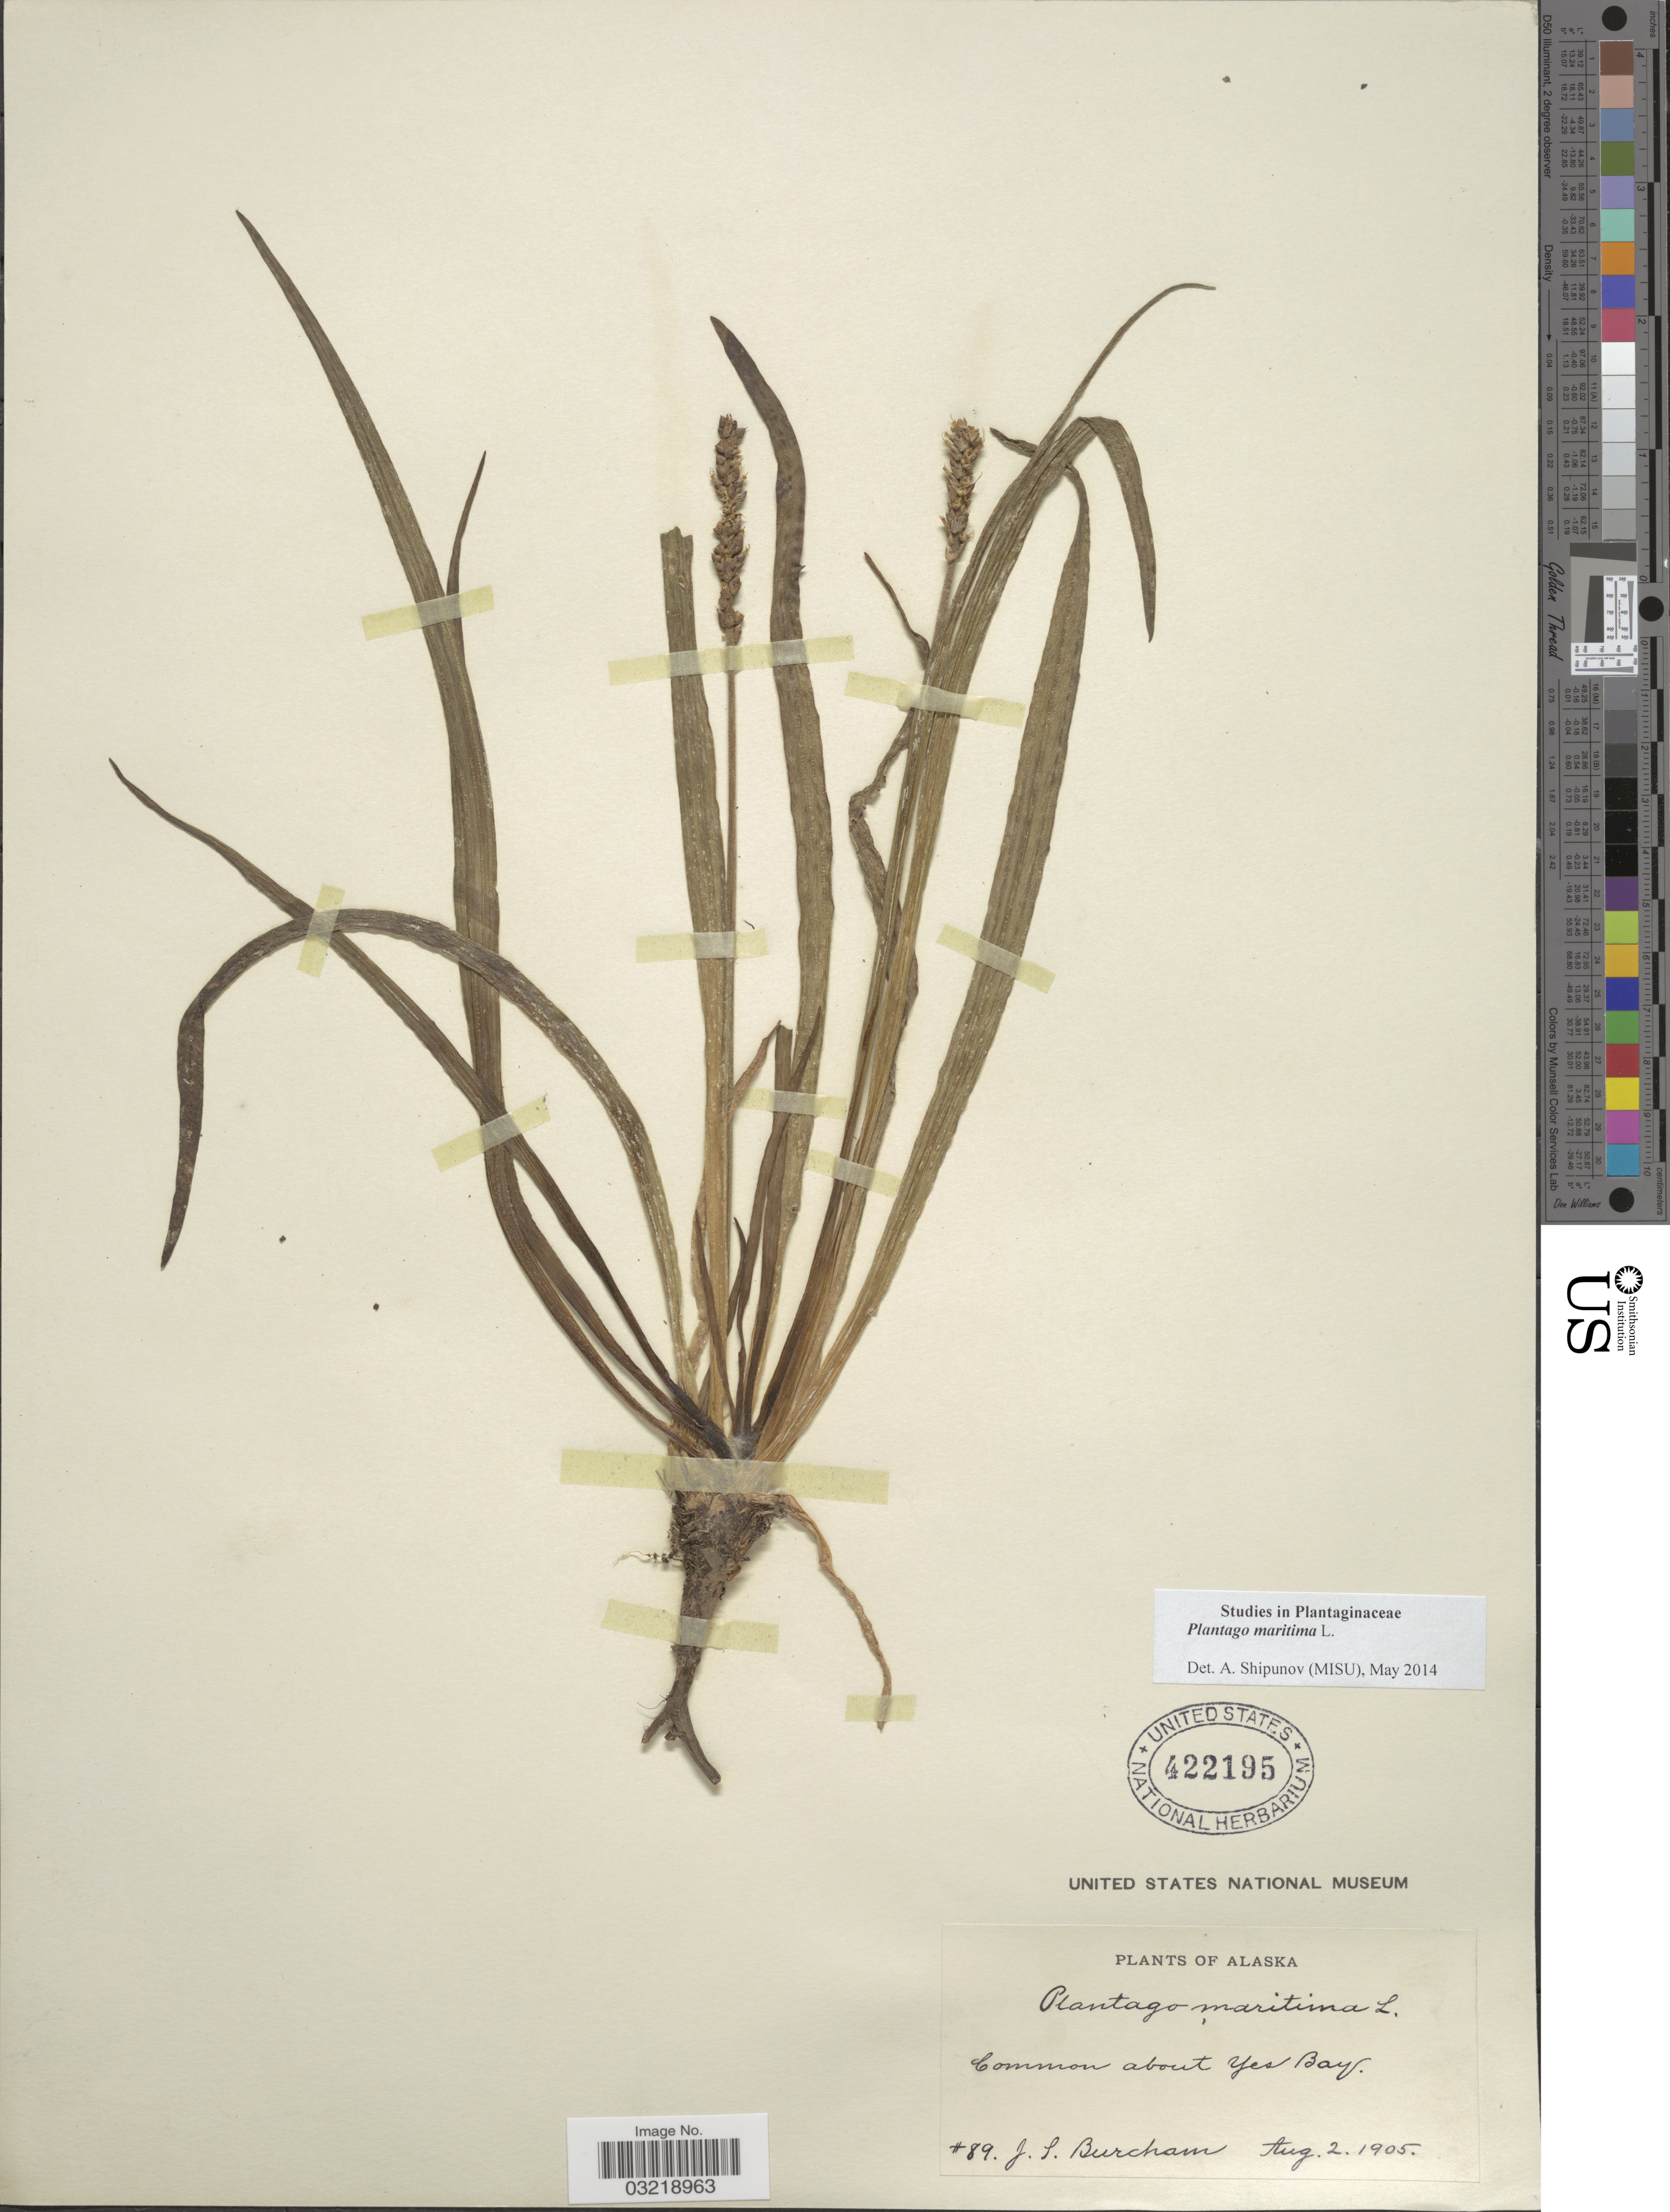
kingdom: Plantae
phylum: Tracheophyta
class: Magnoliopsida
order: Lamiales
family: Plantaginaceae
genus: Plantago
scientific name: Plantago maritima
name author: L.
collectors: J. Burcham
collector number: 89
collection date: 1905-08-02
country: United States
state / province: Alaska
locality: Common about Yes Bay.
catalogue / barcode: US 422195